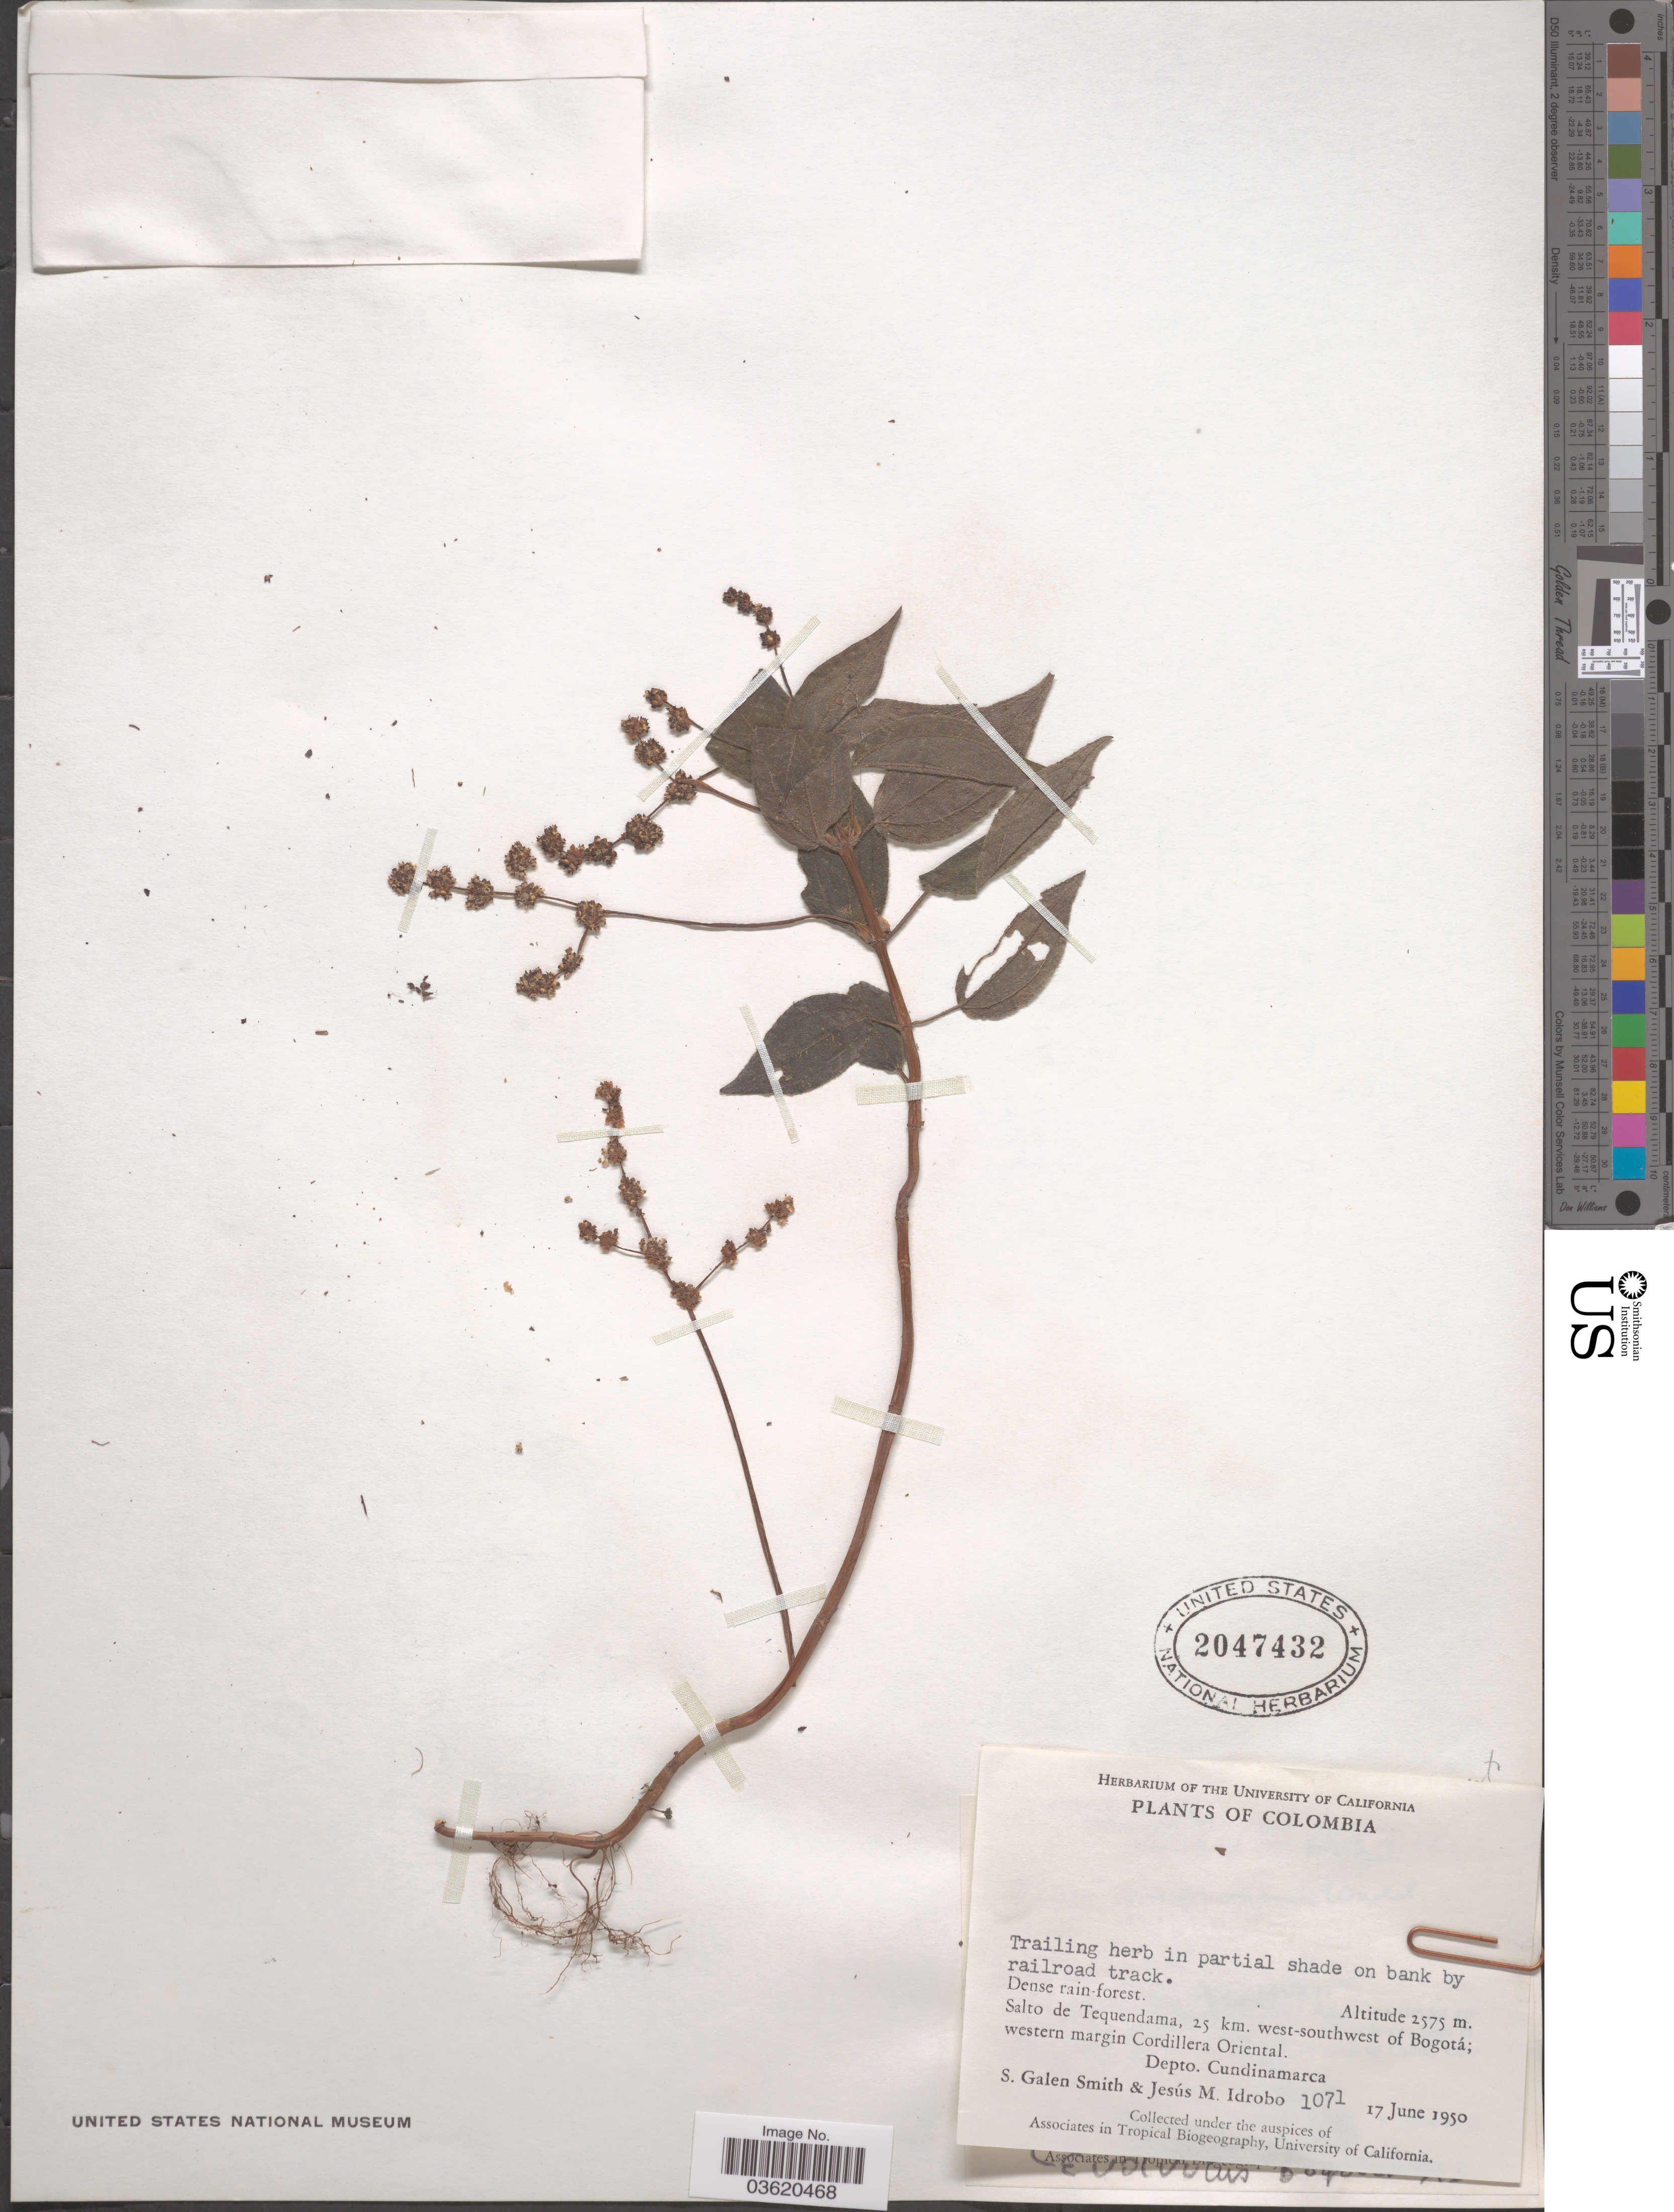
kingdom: Plantae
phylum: Tracheophyta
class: Magnoliopsida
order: Rosales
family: Urticaceae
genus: Pilea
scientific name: Pilea lindeniana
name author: Wedd.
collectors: S. G. Smith & J. M. Idrobo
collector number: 1071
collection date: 1950-06-17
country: Colombia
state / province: Cundinamarca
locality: Salto de Tequendama, 25 km. west-southwest of Bogotá; western margin Cordillera Oriental. Depto. Cundinamarca.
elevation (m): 2575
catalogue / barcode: US 2047432